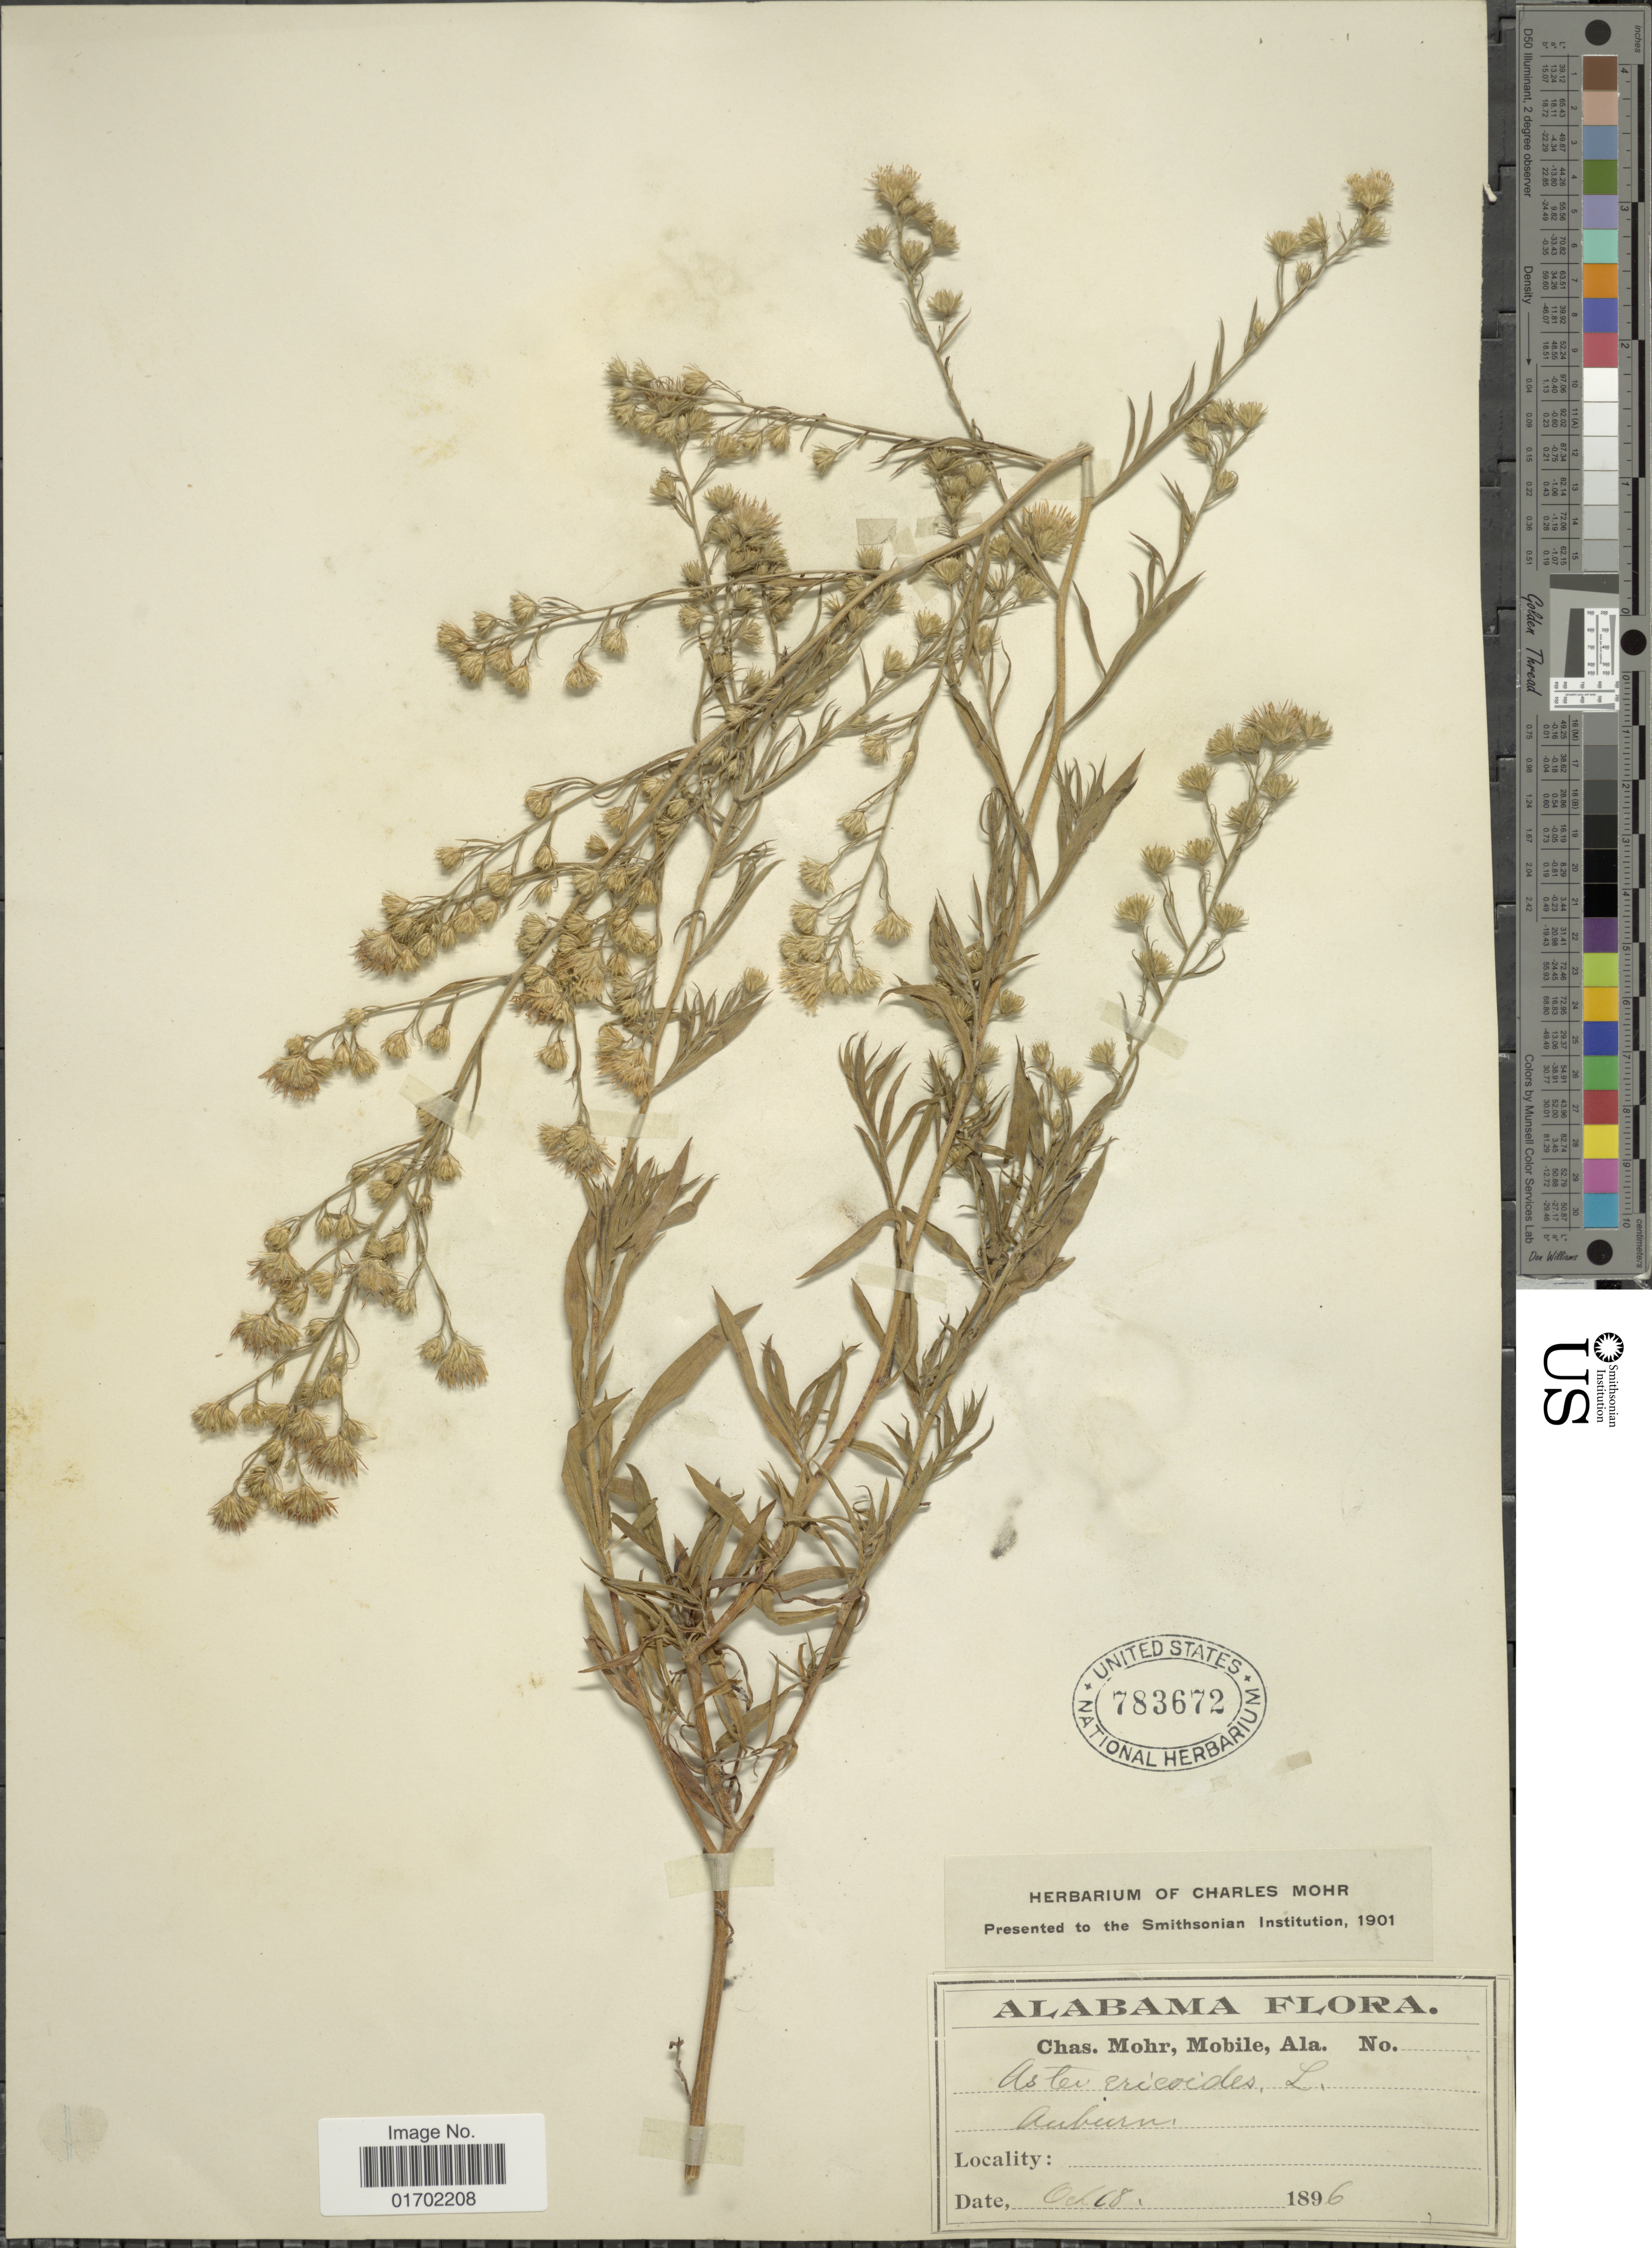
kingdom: Plantae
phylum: Tracheophyta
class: Magnoliopsida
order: Asterales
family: Asteraceae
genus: Symphyotrichum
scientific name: Symphyotrichum pilosum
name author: (Willd.) G.L. Nesom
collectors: Mohr, C. T. (herbarium)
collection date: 1896-10-18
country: United States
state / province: Alabama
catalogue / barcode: US 783672